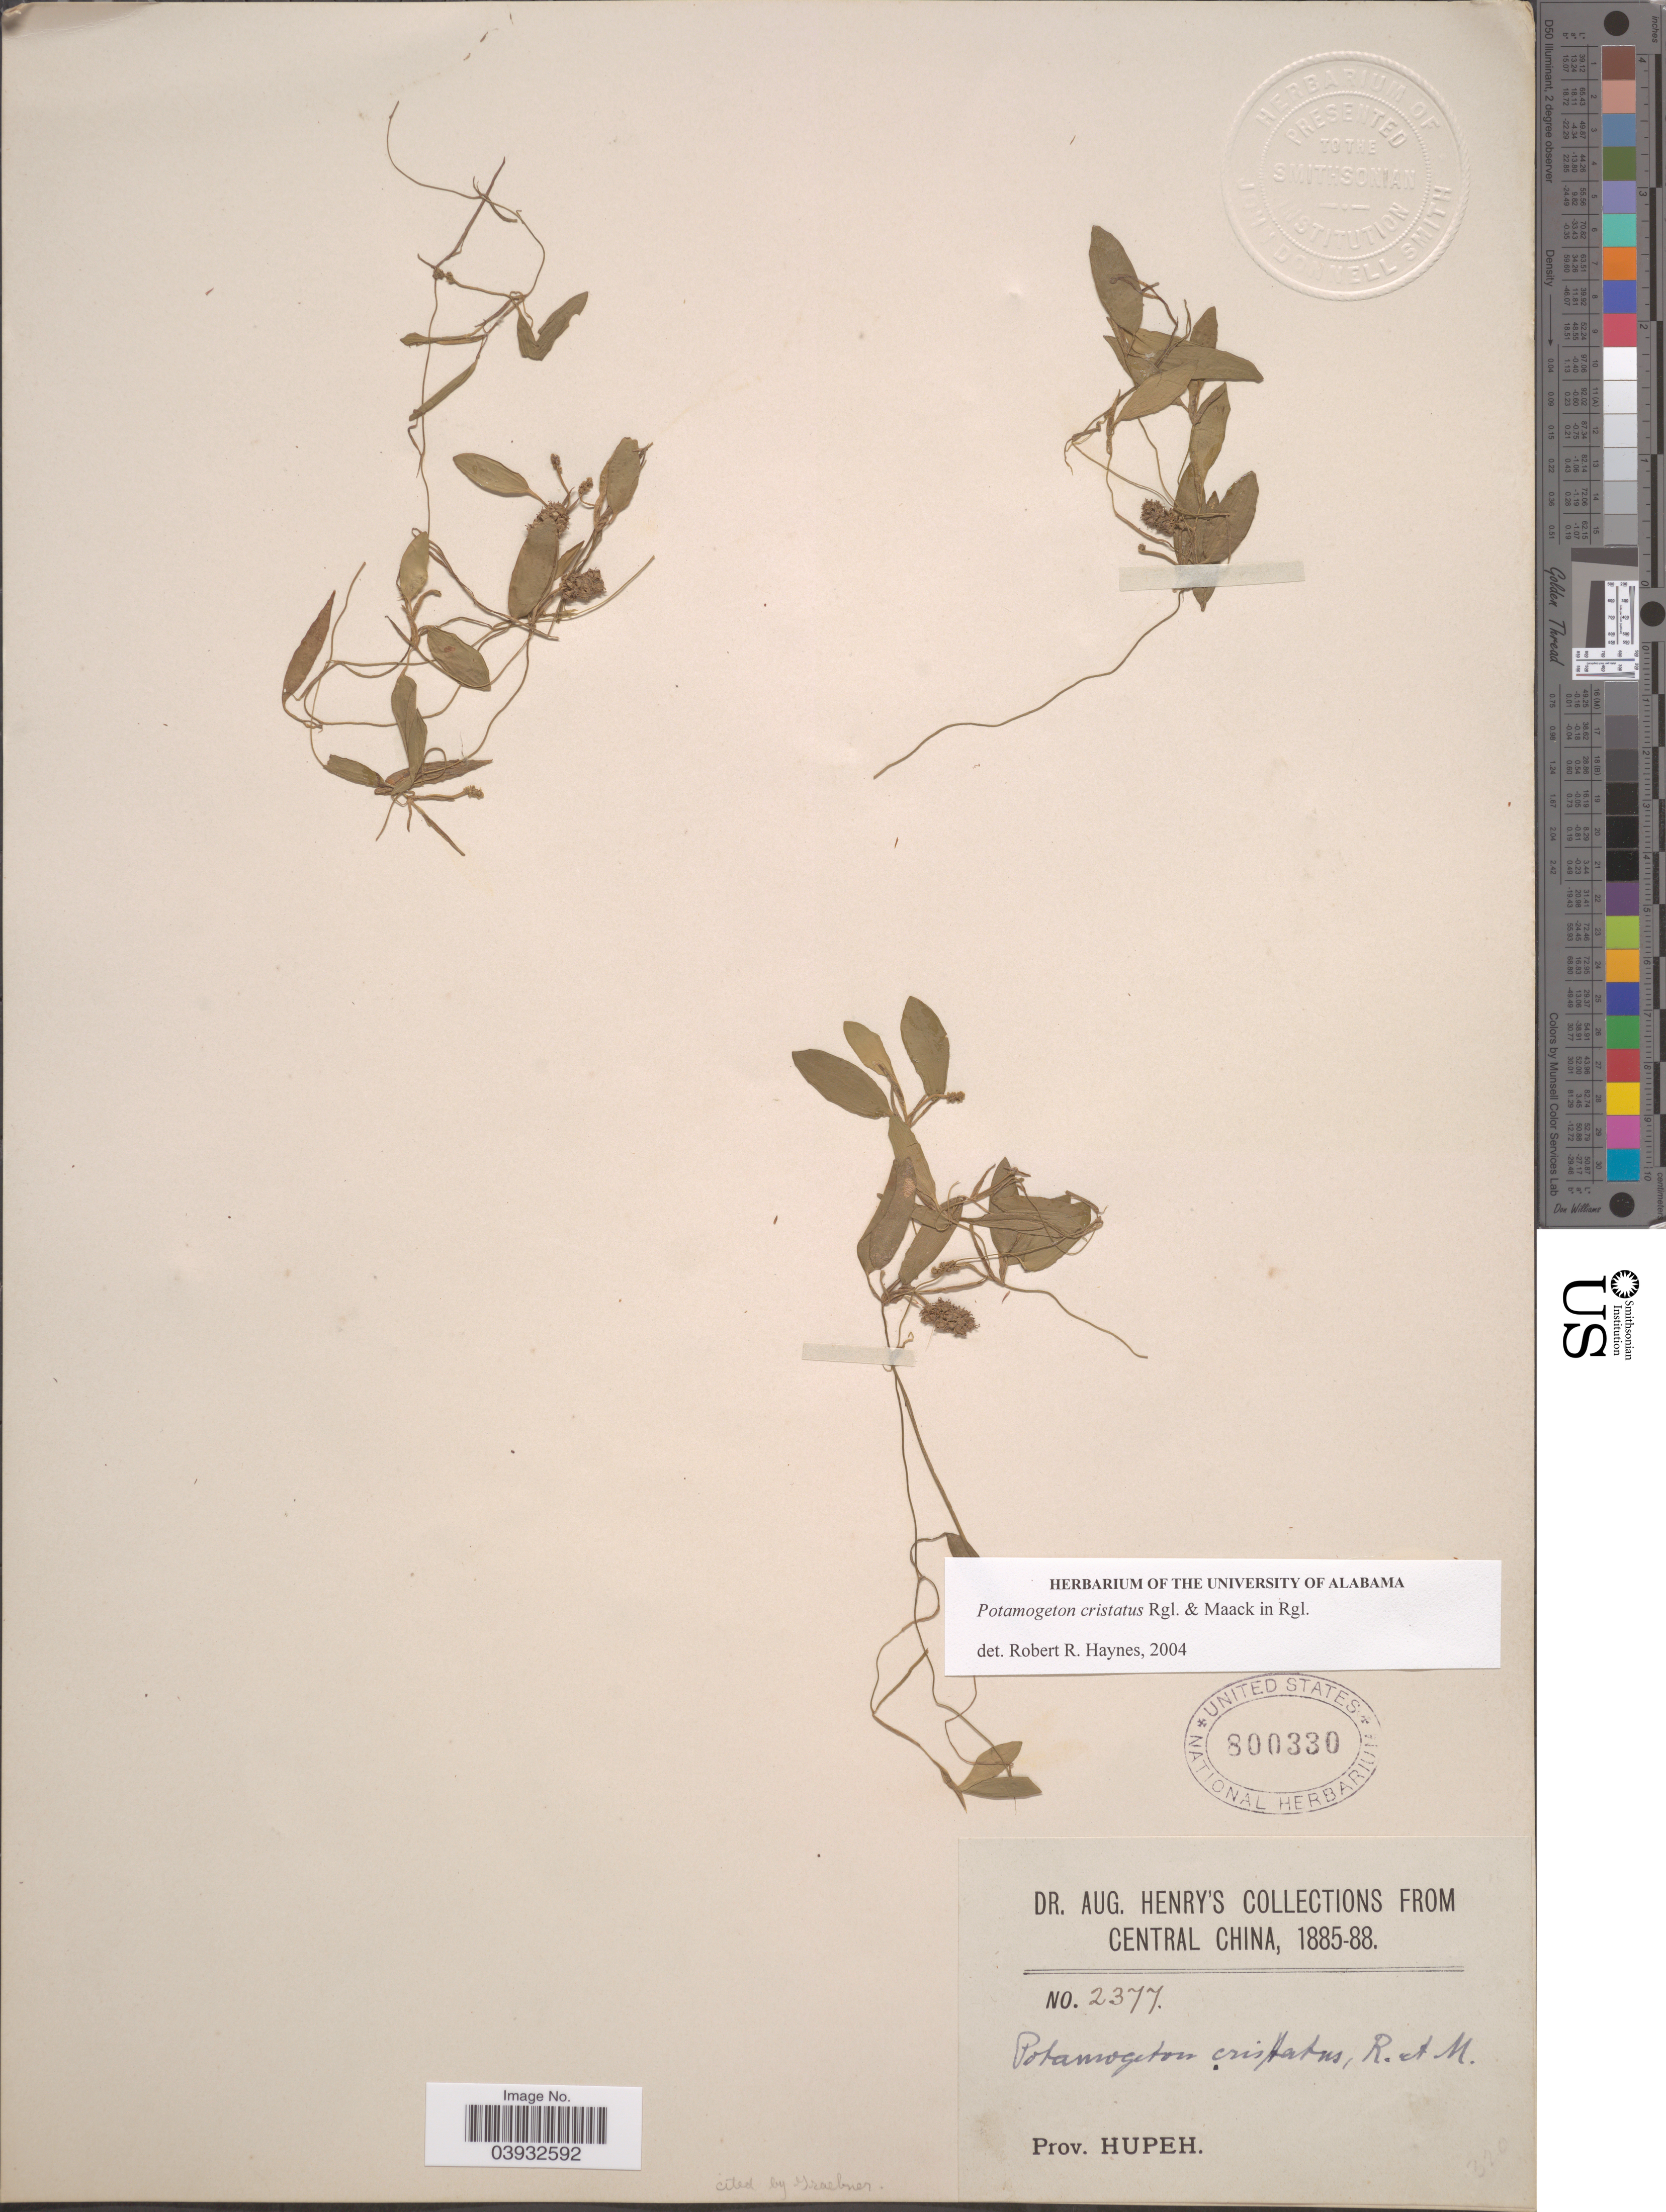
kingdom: Plantae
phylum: Tracheophyta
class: Liliopsida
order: Alismatales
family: Potamogetonaceae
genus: Potamogeton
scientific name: Potamogeton cristatus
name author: Regel & Maack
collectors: A. Henry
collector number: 2377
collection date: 1885/1888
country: China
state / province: Hubei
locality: Central China. Prov. Hupeh.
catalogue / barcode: US 800330